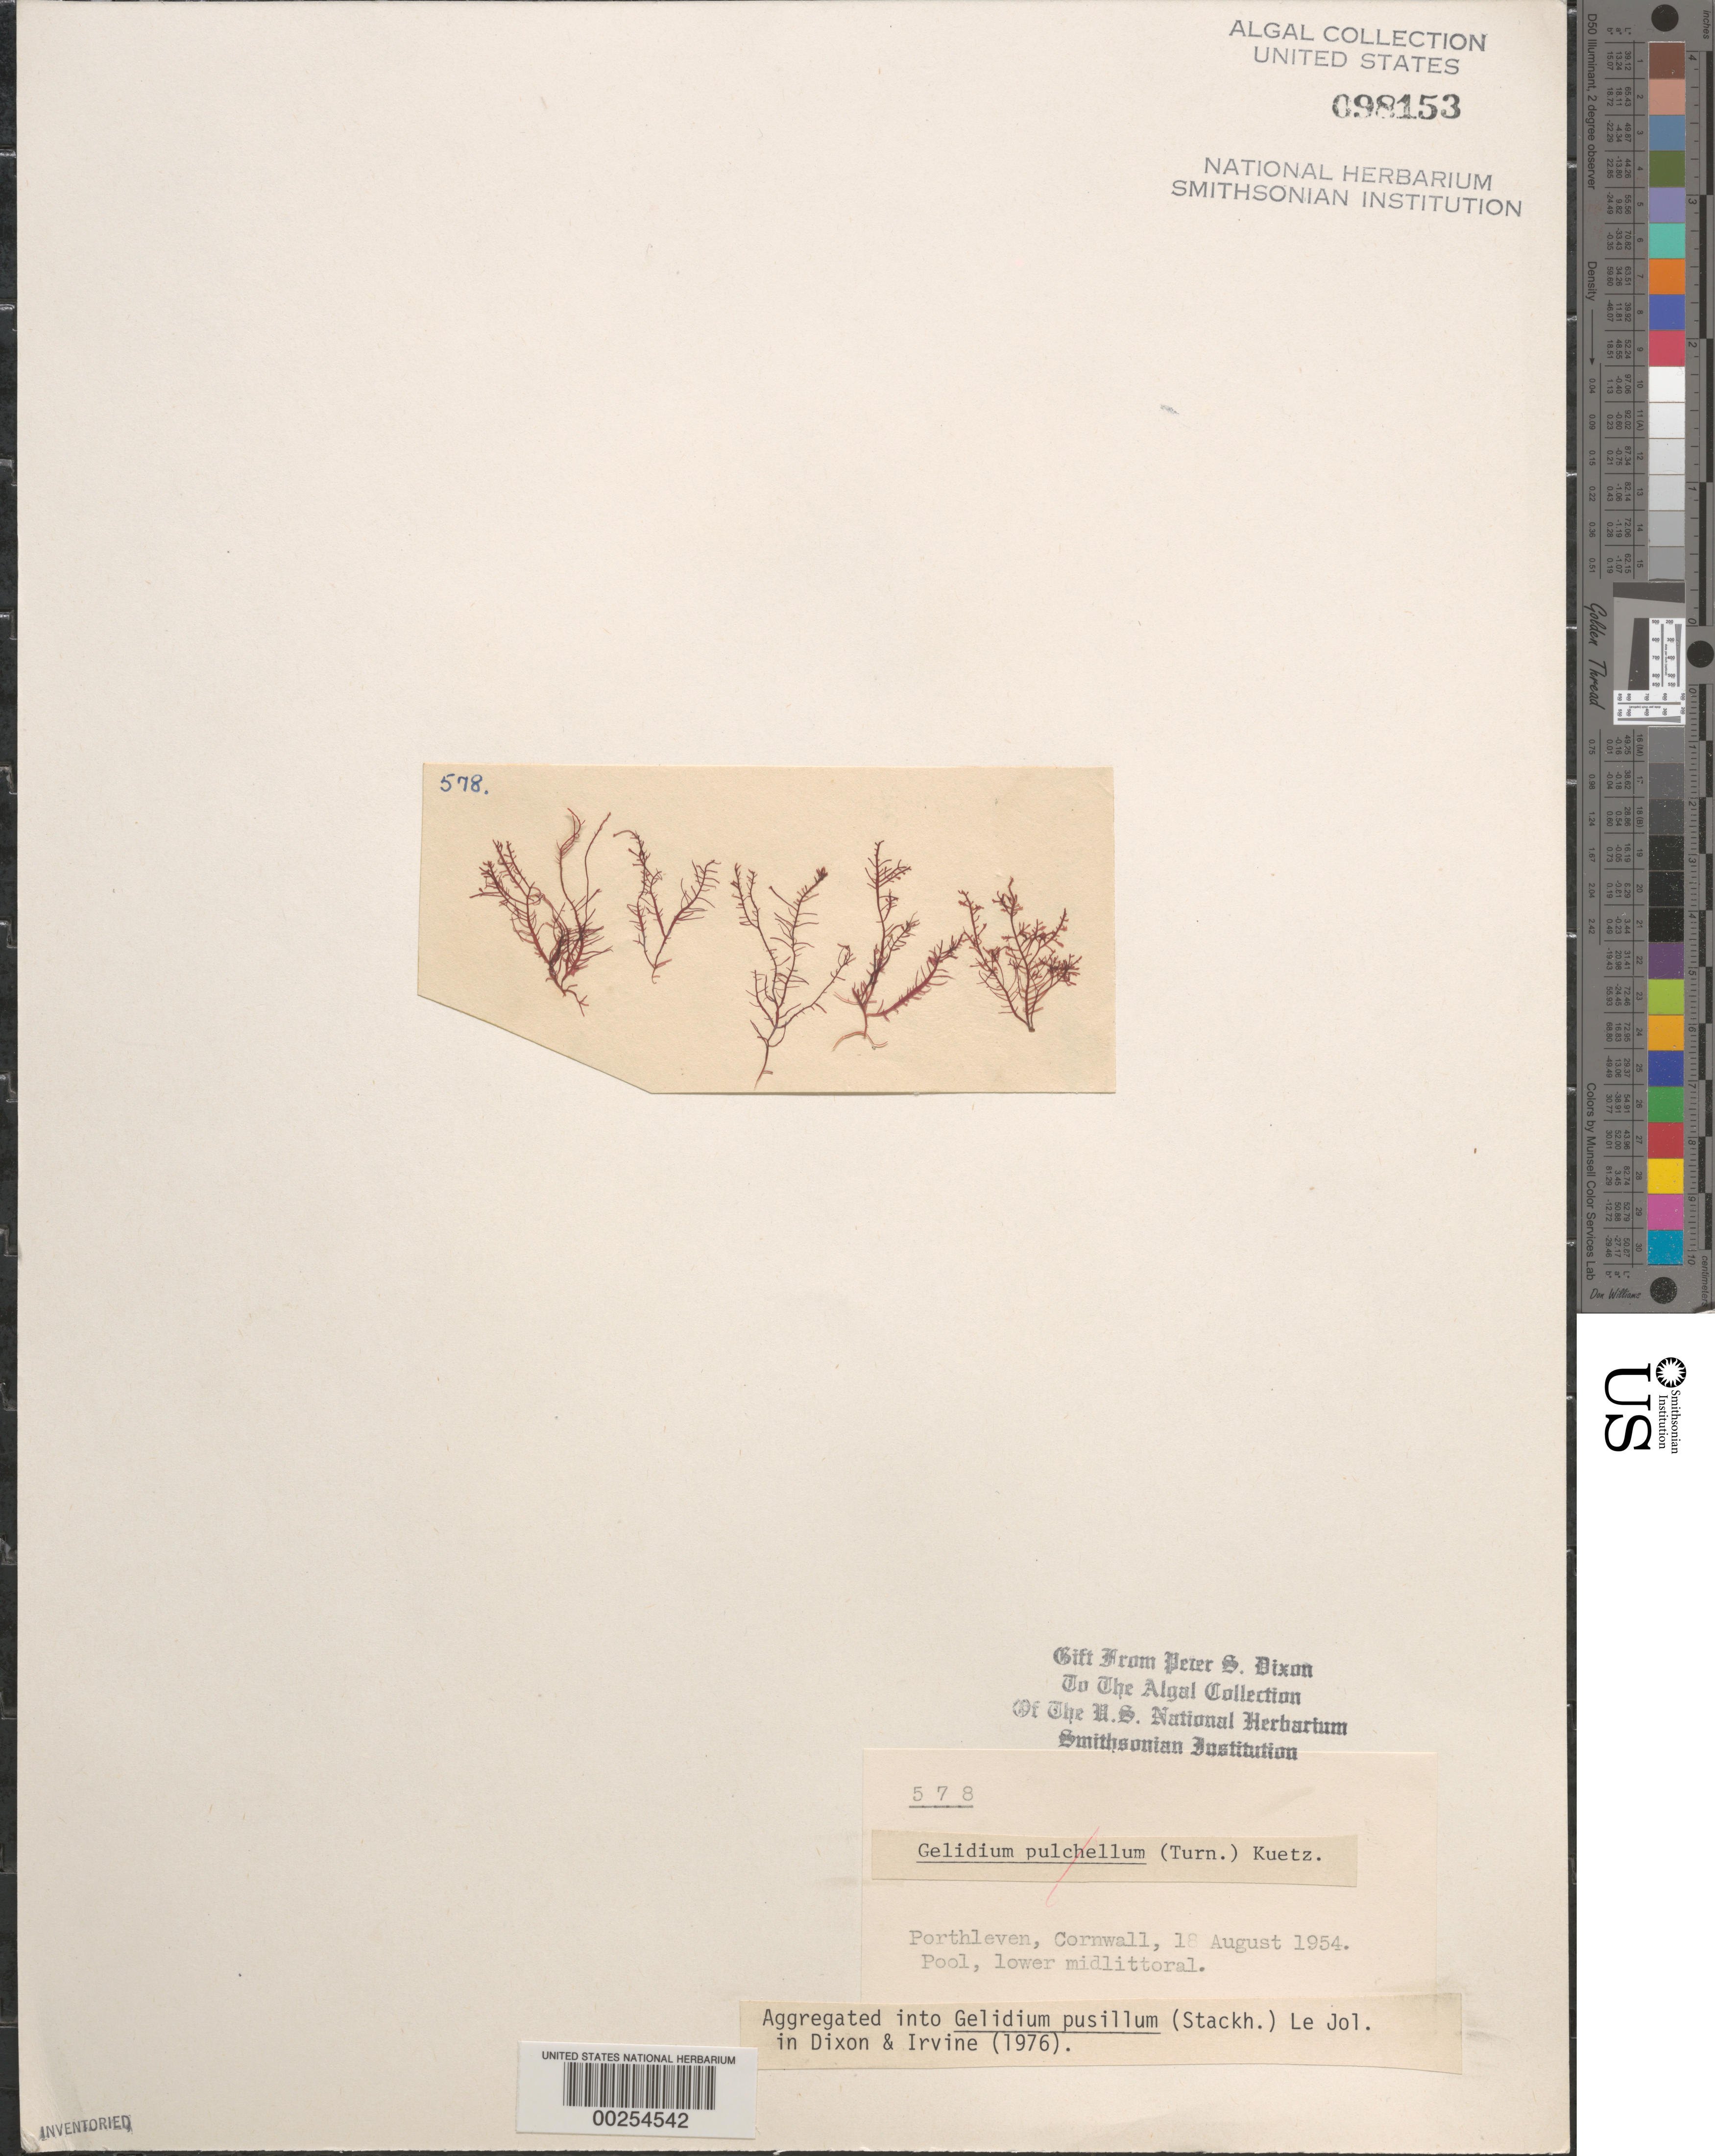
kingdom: Plantae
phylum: Rhodophyta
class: Florideophyceae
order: Gelidiales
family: Gelidiaceae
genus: Gelidium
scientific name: Gelidium pusillum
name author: (Stackh.) Le Jol.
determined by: Dixon, P. S.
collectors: P. S. Dixon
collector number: PSD 578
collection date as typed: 18 Aug 1954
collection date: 1954-08-18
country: United Kingdom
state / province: England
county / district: Cornwall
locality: Porthleven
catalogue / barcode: US 98153